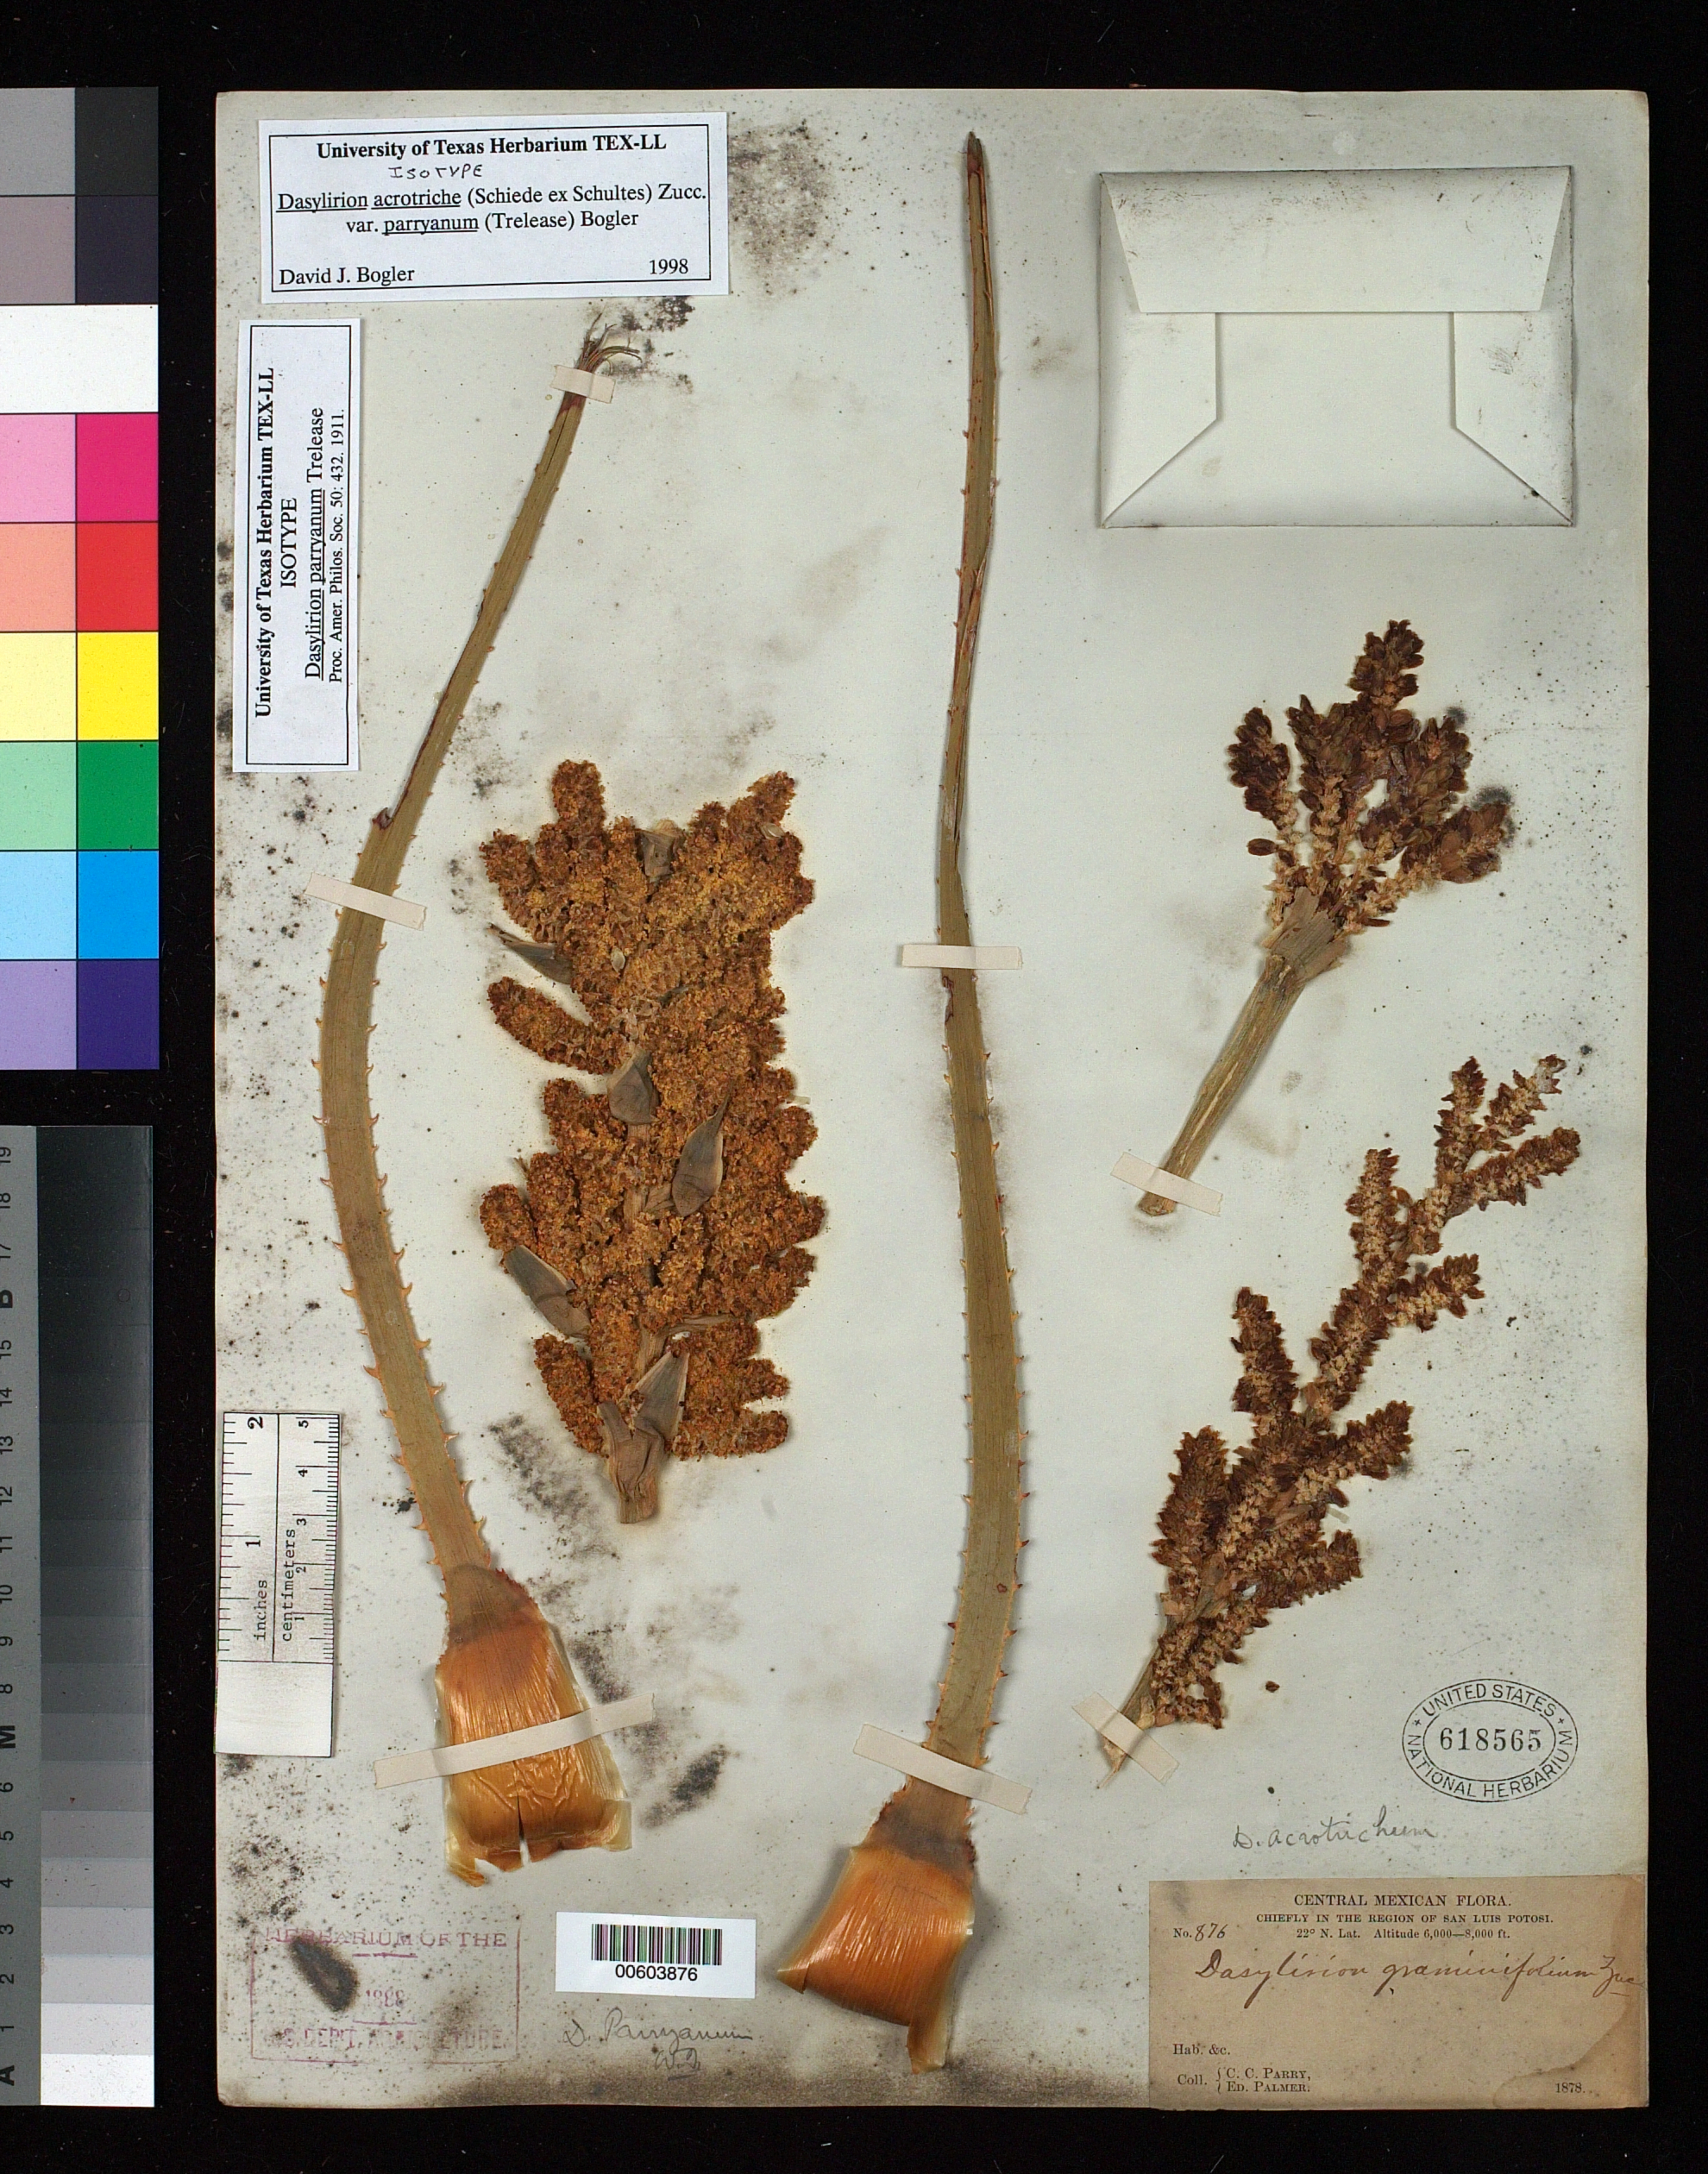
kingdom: Plantae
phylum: Tracheophyta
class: Liliopsida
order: Asparagales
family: Asparagaceae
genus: Dasylirion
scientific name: Dasylirion parryanum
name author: Trel.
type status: Isotype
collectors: C. C. Parry & E. Palmer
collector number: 876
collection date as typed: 1878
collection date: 1878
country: Mexico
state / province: San Luis Potosi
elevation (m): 1829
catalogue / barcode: US 618565